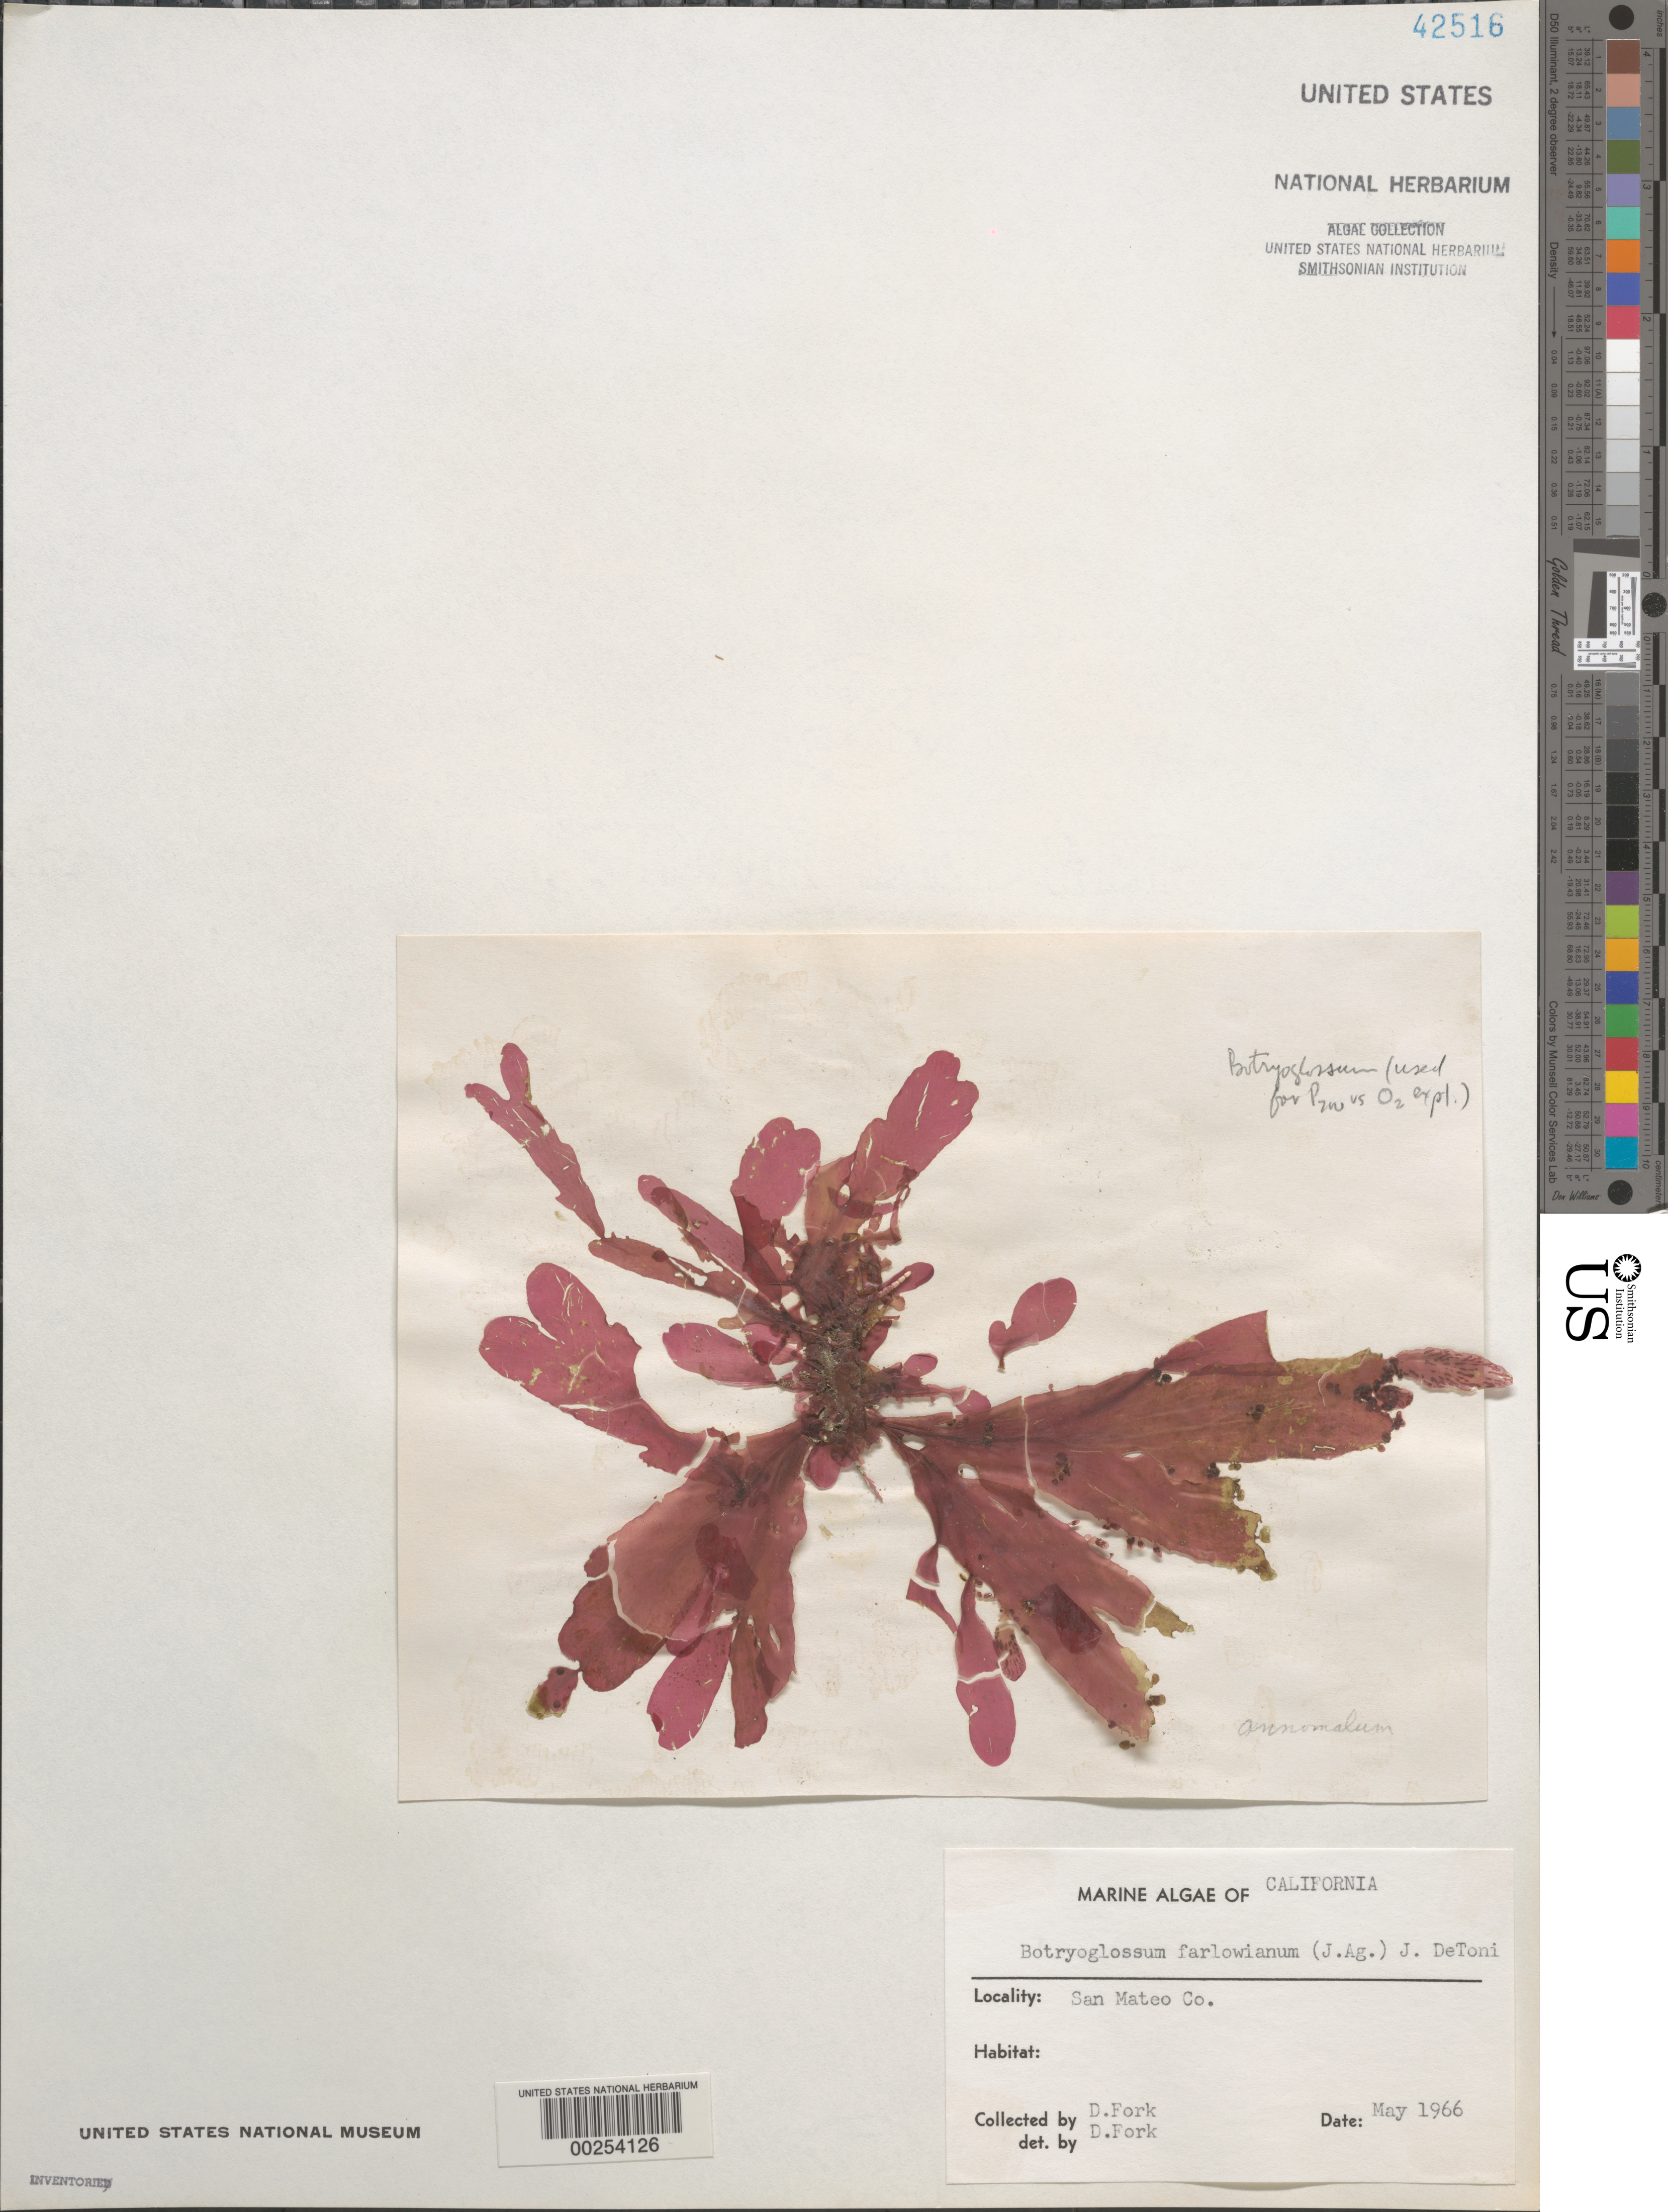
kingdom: Plantae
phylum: Rhodophyta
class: Florideophyceae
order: Ceramiales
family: Delesseriaceae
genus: Botryoglossum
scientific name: Botryoglossum farlowianum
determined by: Fork, D.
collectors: D. Fork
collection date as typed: May 1966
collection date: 1966-05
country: United States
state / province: California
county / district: San Mateo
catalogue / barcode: US 42516